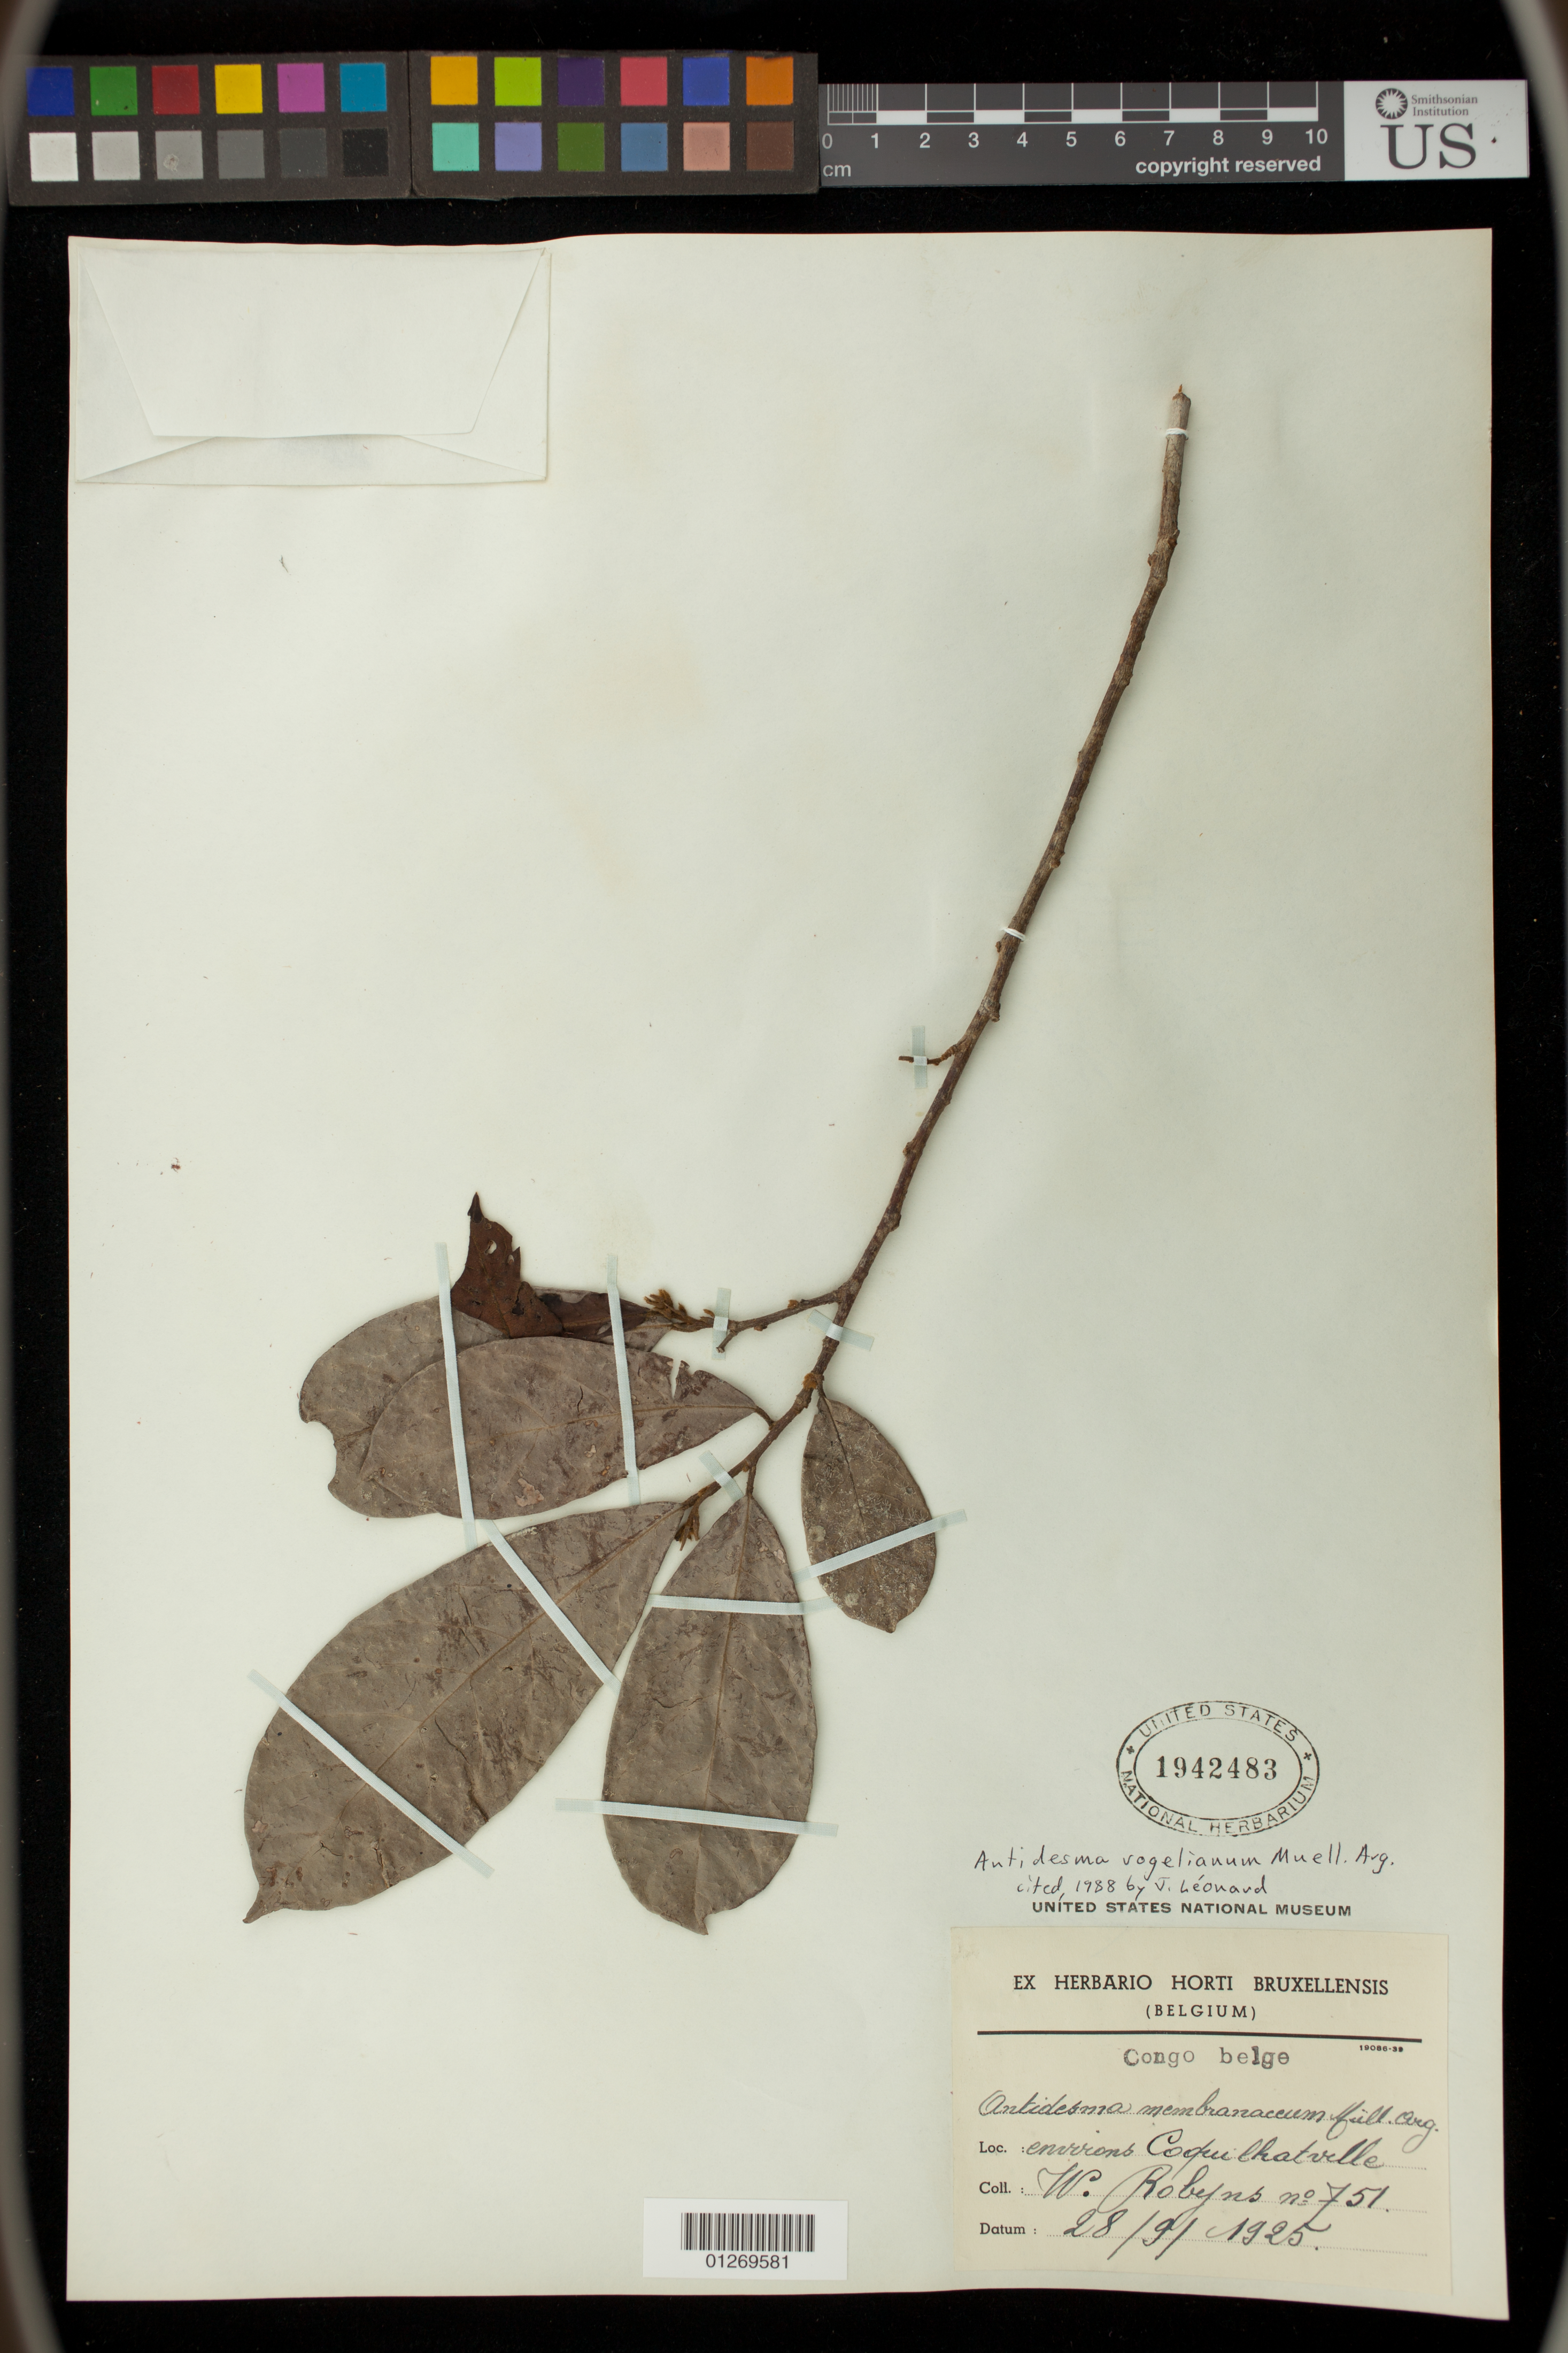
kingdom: Plantae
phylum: Tracheophyta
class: Magnoliopsida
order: Malpighiales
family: Phyllanthaceae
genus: Antidesma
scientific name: Antidesma vogelianum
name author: Müll. Arg.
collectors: W. Robyns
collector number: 751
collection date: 1925-09-28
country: Congo, Democratic Republic of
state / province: Équateur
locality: environs Coquilhatville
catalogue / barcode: US 1942483